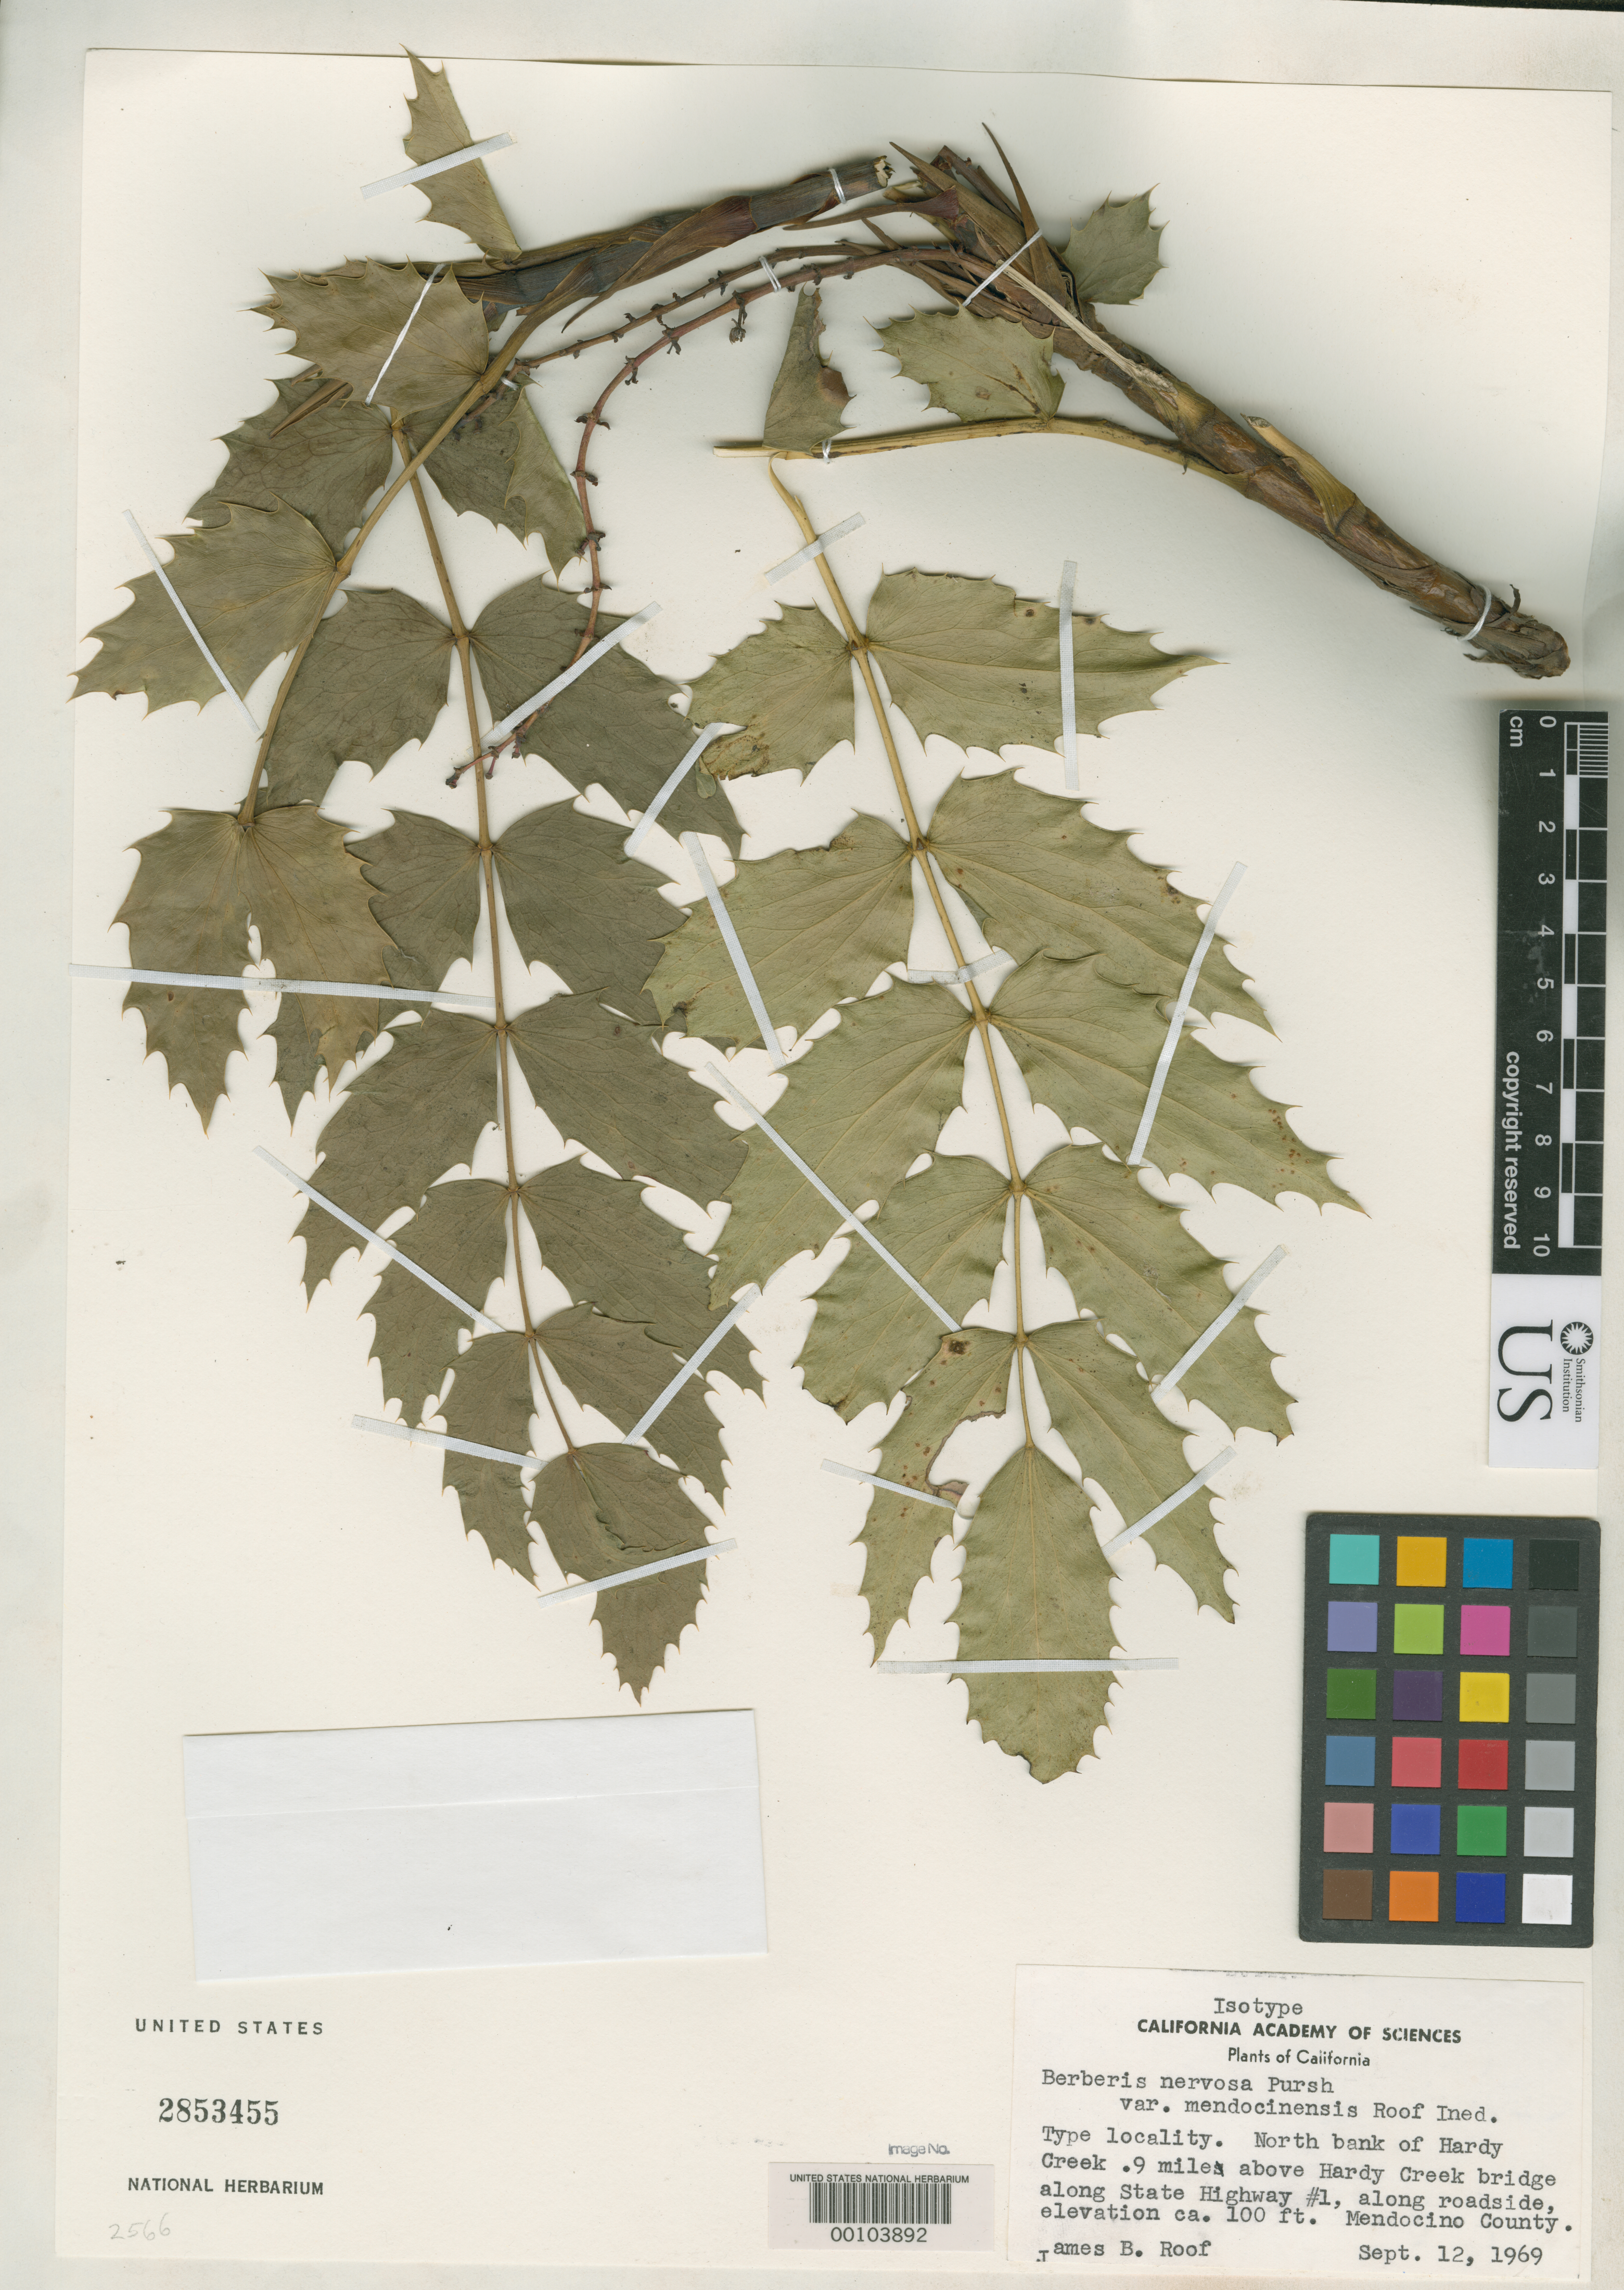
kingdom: Plantae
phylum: Tracheophyta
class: Magnoliopsida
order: Ranunculales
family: Berberidaceae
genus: Berberis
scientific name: Berberis nervosa var. mendocinensis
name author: Roof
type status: Isotype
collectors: J. Roof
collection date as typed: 12 Sep 1969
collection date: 1969-09-12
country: United States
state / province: California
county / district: Mendocino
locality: Hardy Creek bank N of Hardy Creek bridge along state highway 1; alt. ca. 100 ft.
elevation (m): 30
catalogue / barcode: US 2853455